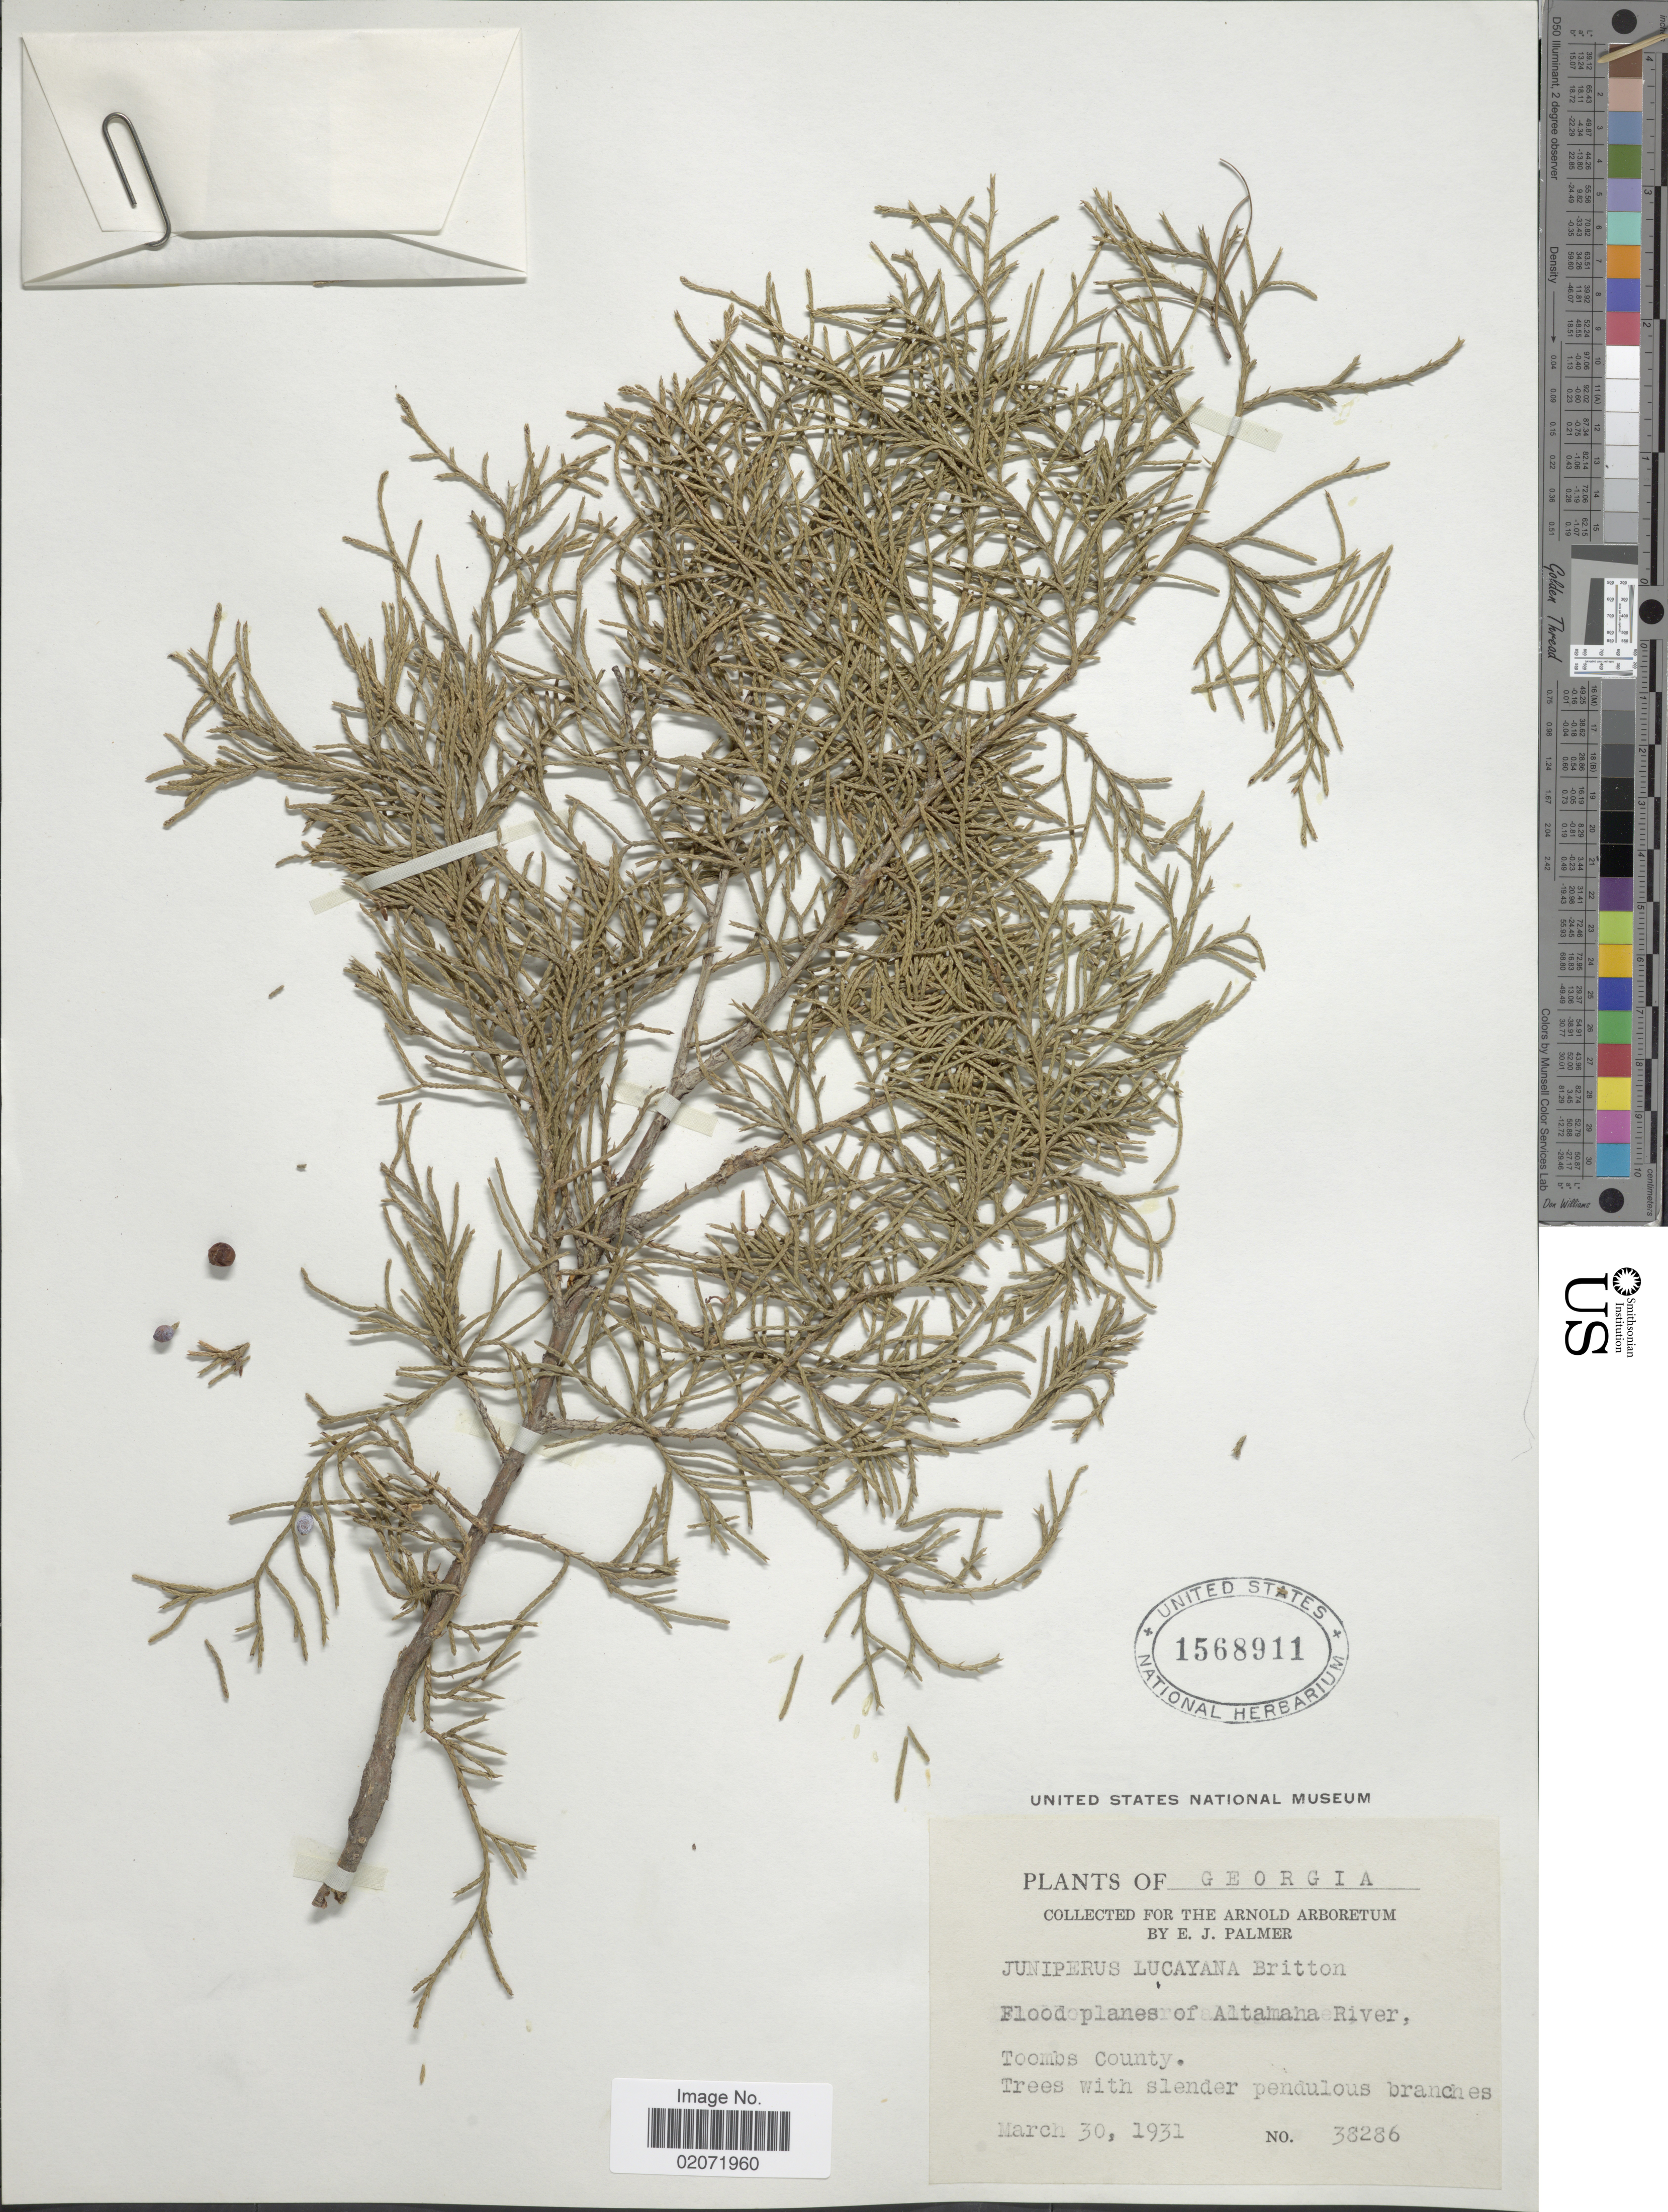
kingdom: Plantae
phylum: Tracheophyta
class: Pinopsida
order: Pinales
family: Cupressaceae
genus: Juniperus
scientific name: Juniperus silicicola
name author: (Small) L.H. Bailey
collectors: E. J. Palmer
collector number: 38286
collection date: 1931-03-30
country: United States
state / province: Georgia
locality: Flood planes of Altamaha River, Toombs County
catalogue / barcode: US 1568911